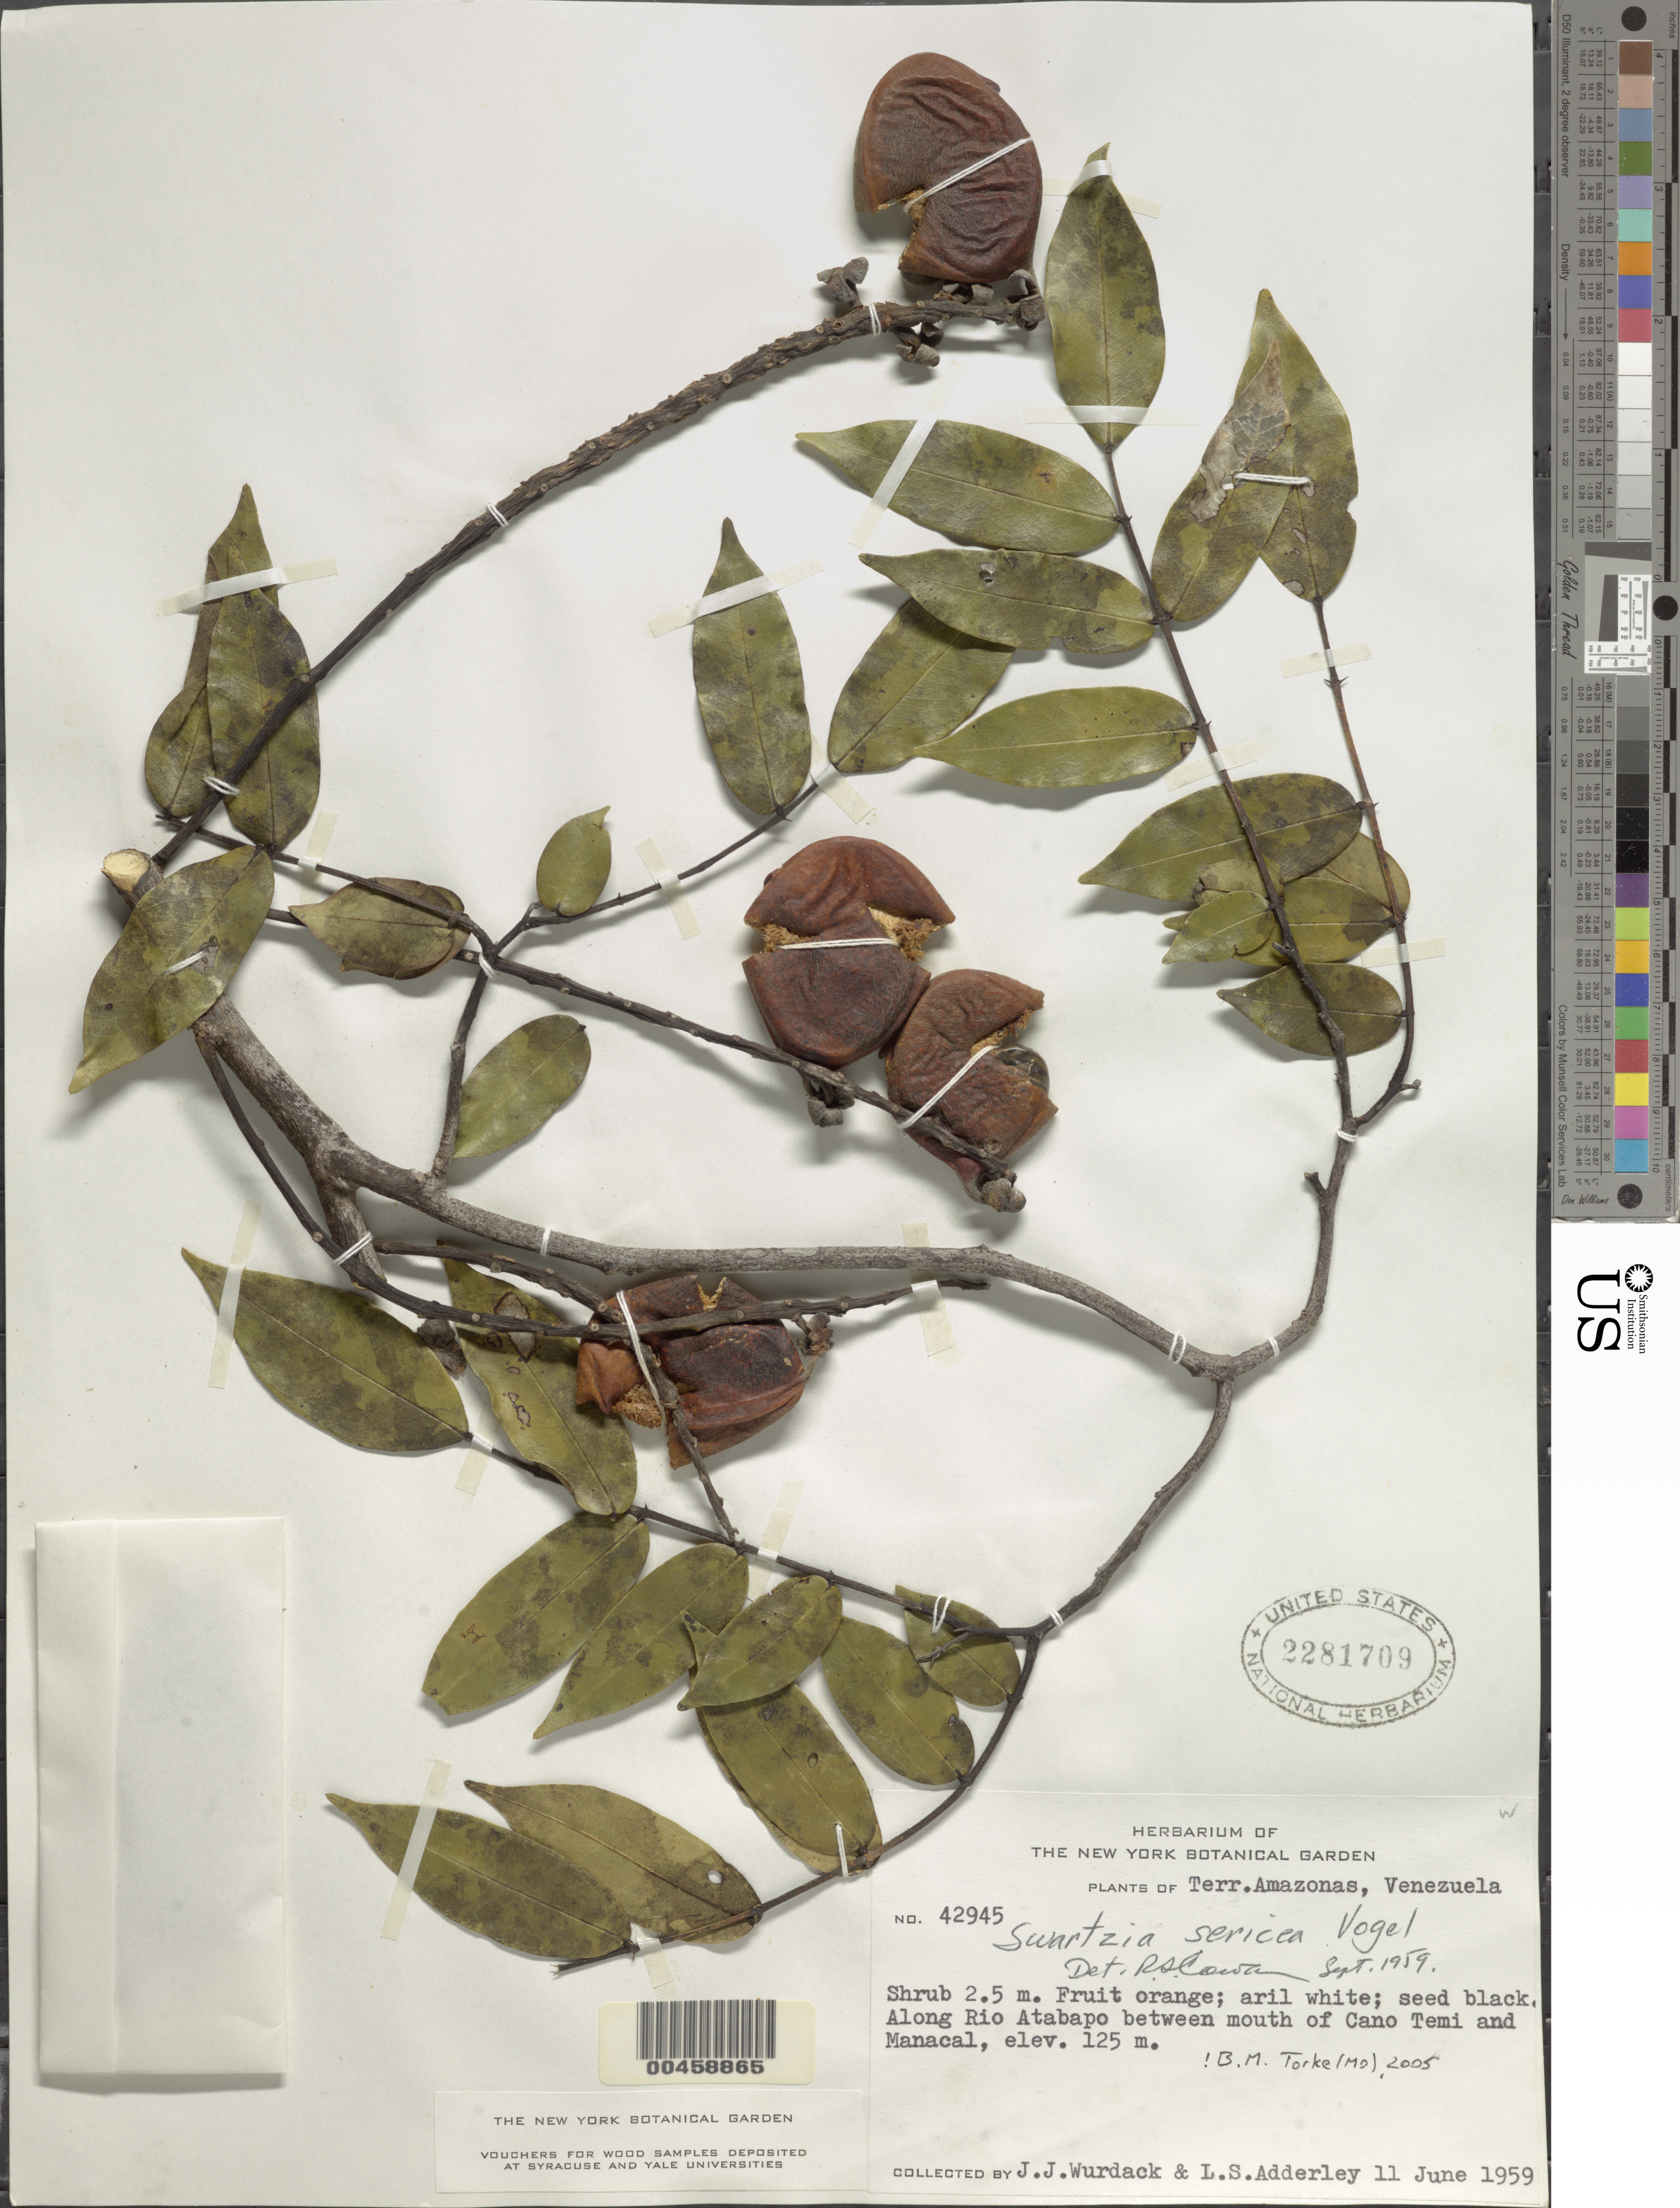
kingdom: Plantae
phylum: Tracheophyta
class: Magnoliopsida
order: Fabales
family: Fabaceae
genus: Swartzia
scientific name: Swartzia sericea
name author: Vogel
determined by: Cowan, R. S.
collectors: J. J. Wurdack & L. S. Adderley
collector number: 42945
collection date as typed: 11 Jun 1959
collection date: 1959-06-11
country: Venezuela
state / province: Amazonas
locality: Rio atabapo between mouth of cano temi and manacal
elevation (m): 125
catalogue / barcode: US 2281709